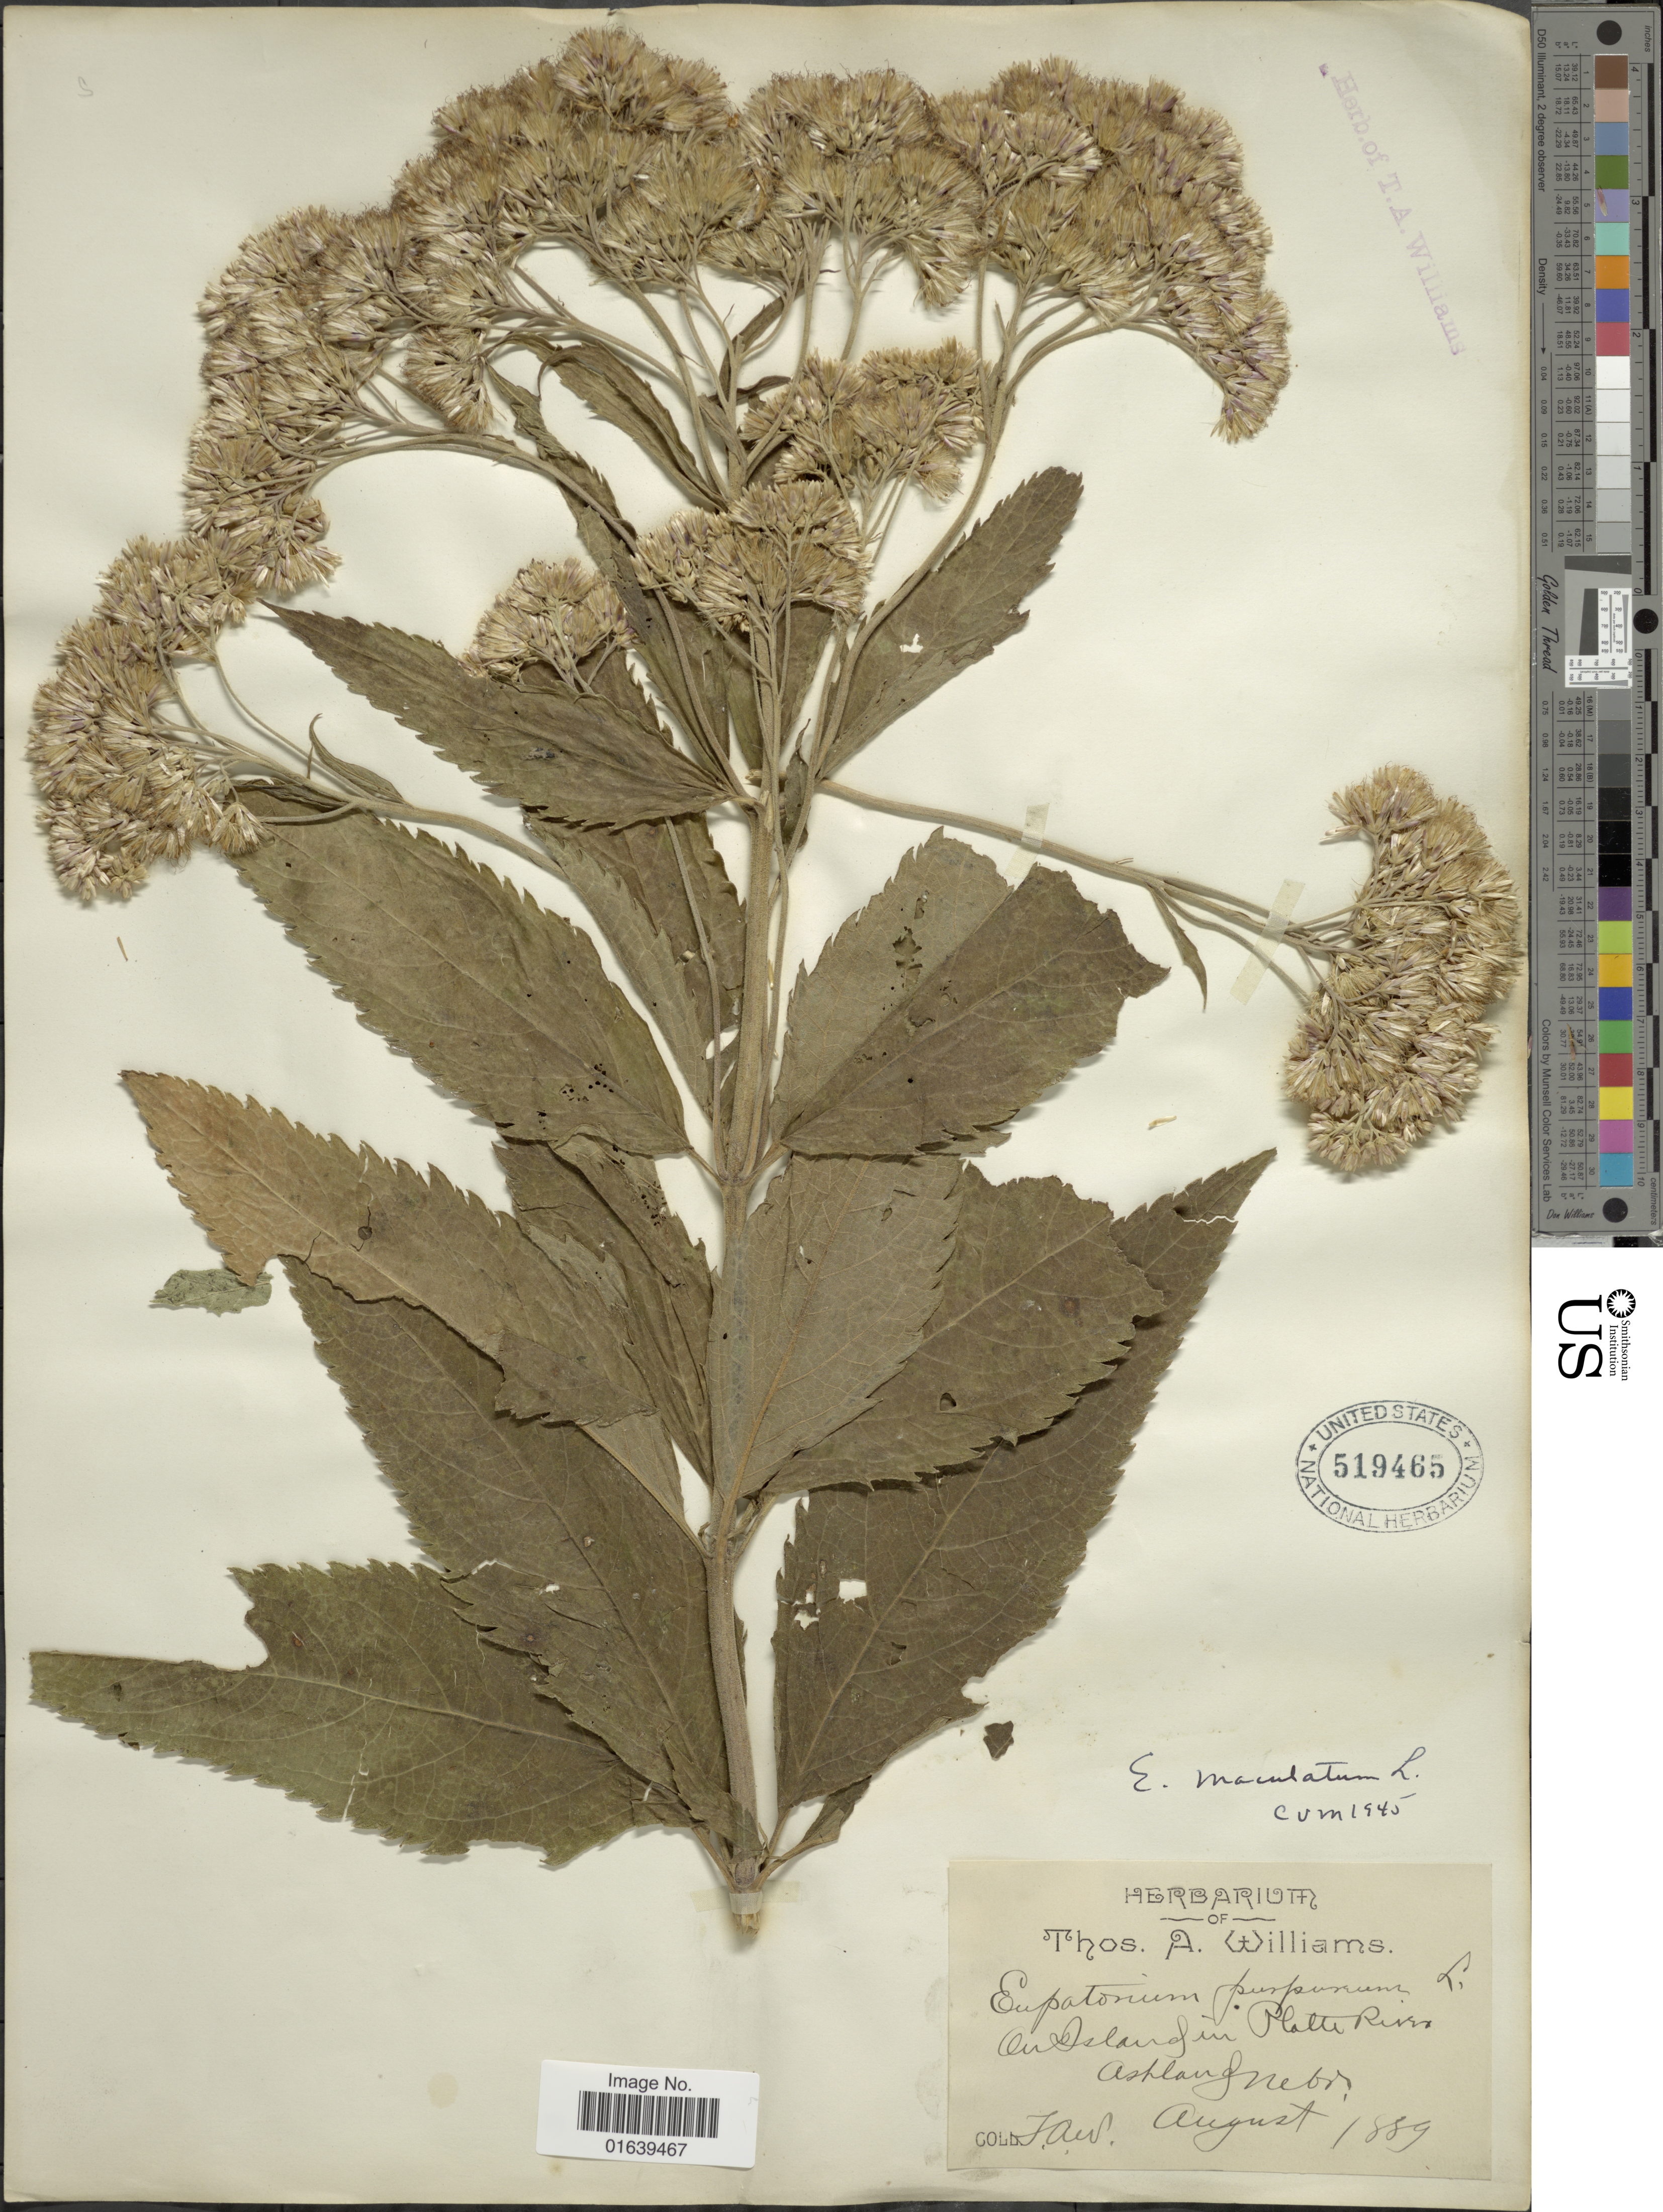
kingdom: Plantae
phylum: Tracheophyta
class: Magnoliopsida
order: Asterales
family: Asteraceae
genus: Eupatorium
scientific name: Eupatorium maculatum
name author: L.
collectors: T. A. Williams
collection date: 1889-08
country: United States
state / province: Nebraska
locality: On Island in Platte Rivers Ashland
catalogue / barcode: US 519465